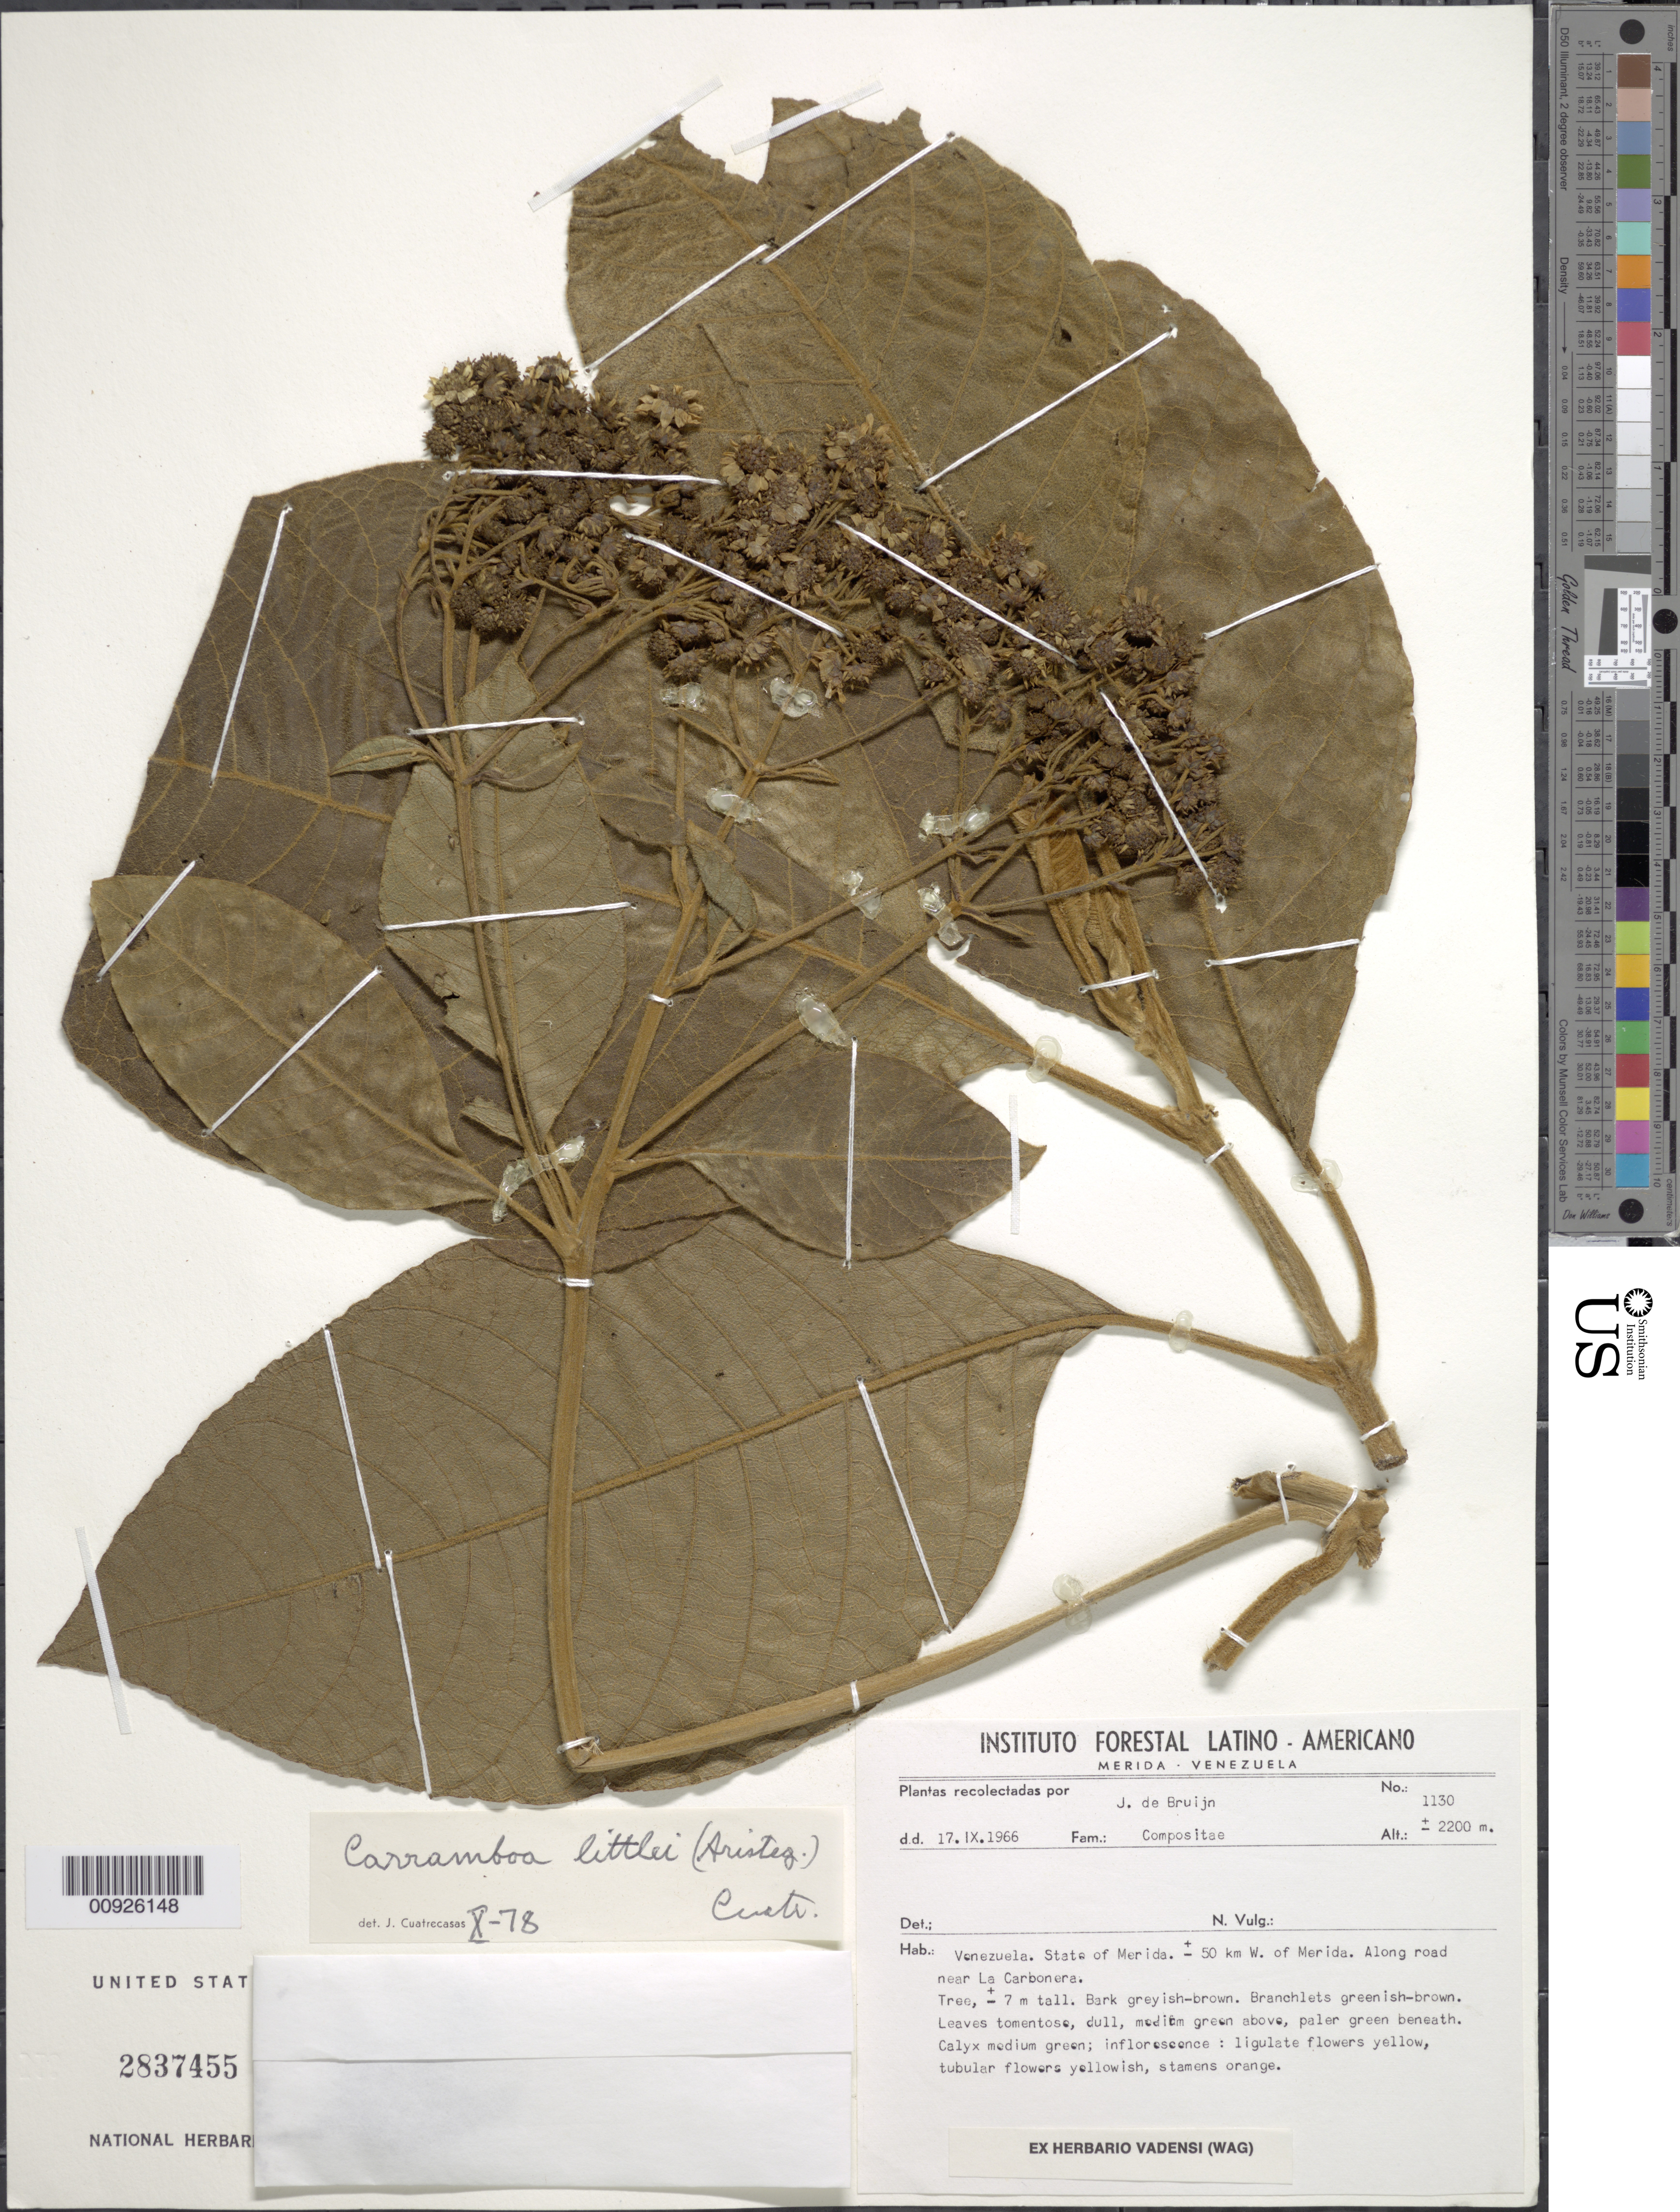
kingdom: Plantae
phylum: Tracheophyta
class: Magnoliopsida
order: Asterales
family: Asteraceae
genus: Carramboa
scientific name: Carramboa badilloi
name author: (Cuatrec.) Cuatrec.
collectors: J. Bruijn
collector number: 1130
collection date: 1966-09-17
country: Venezuela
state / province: Mérida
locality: ± 50 km W. of Merida. Along road near La Carbonera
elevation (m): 2200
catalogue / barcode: US 2837455